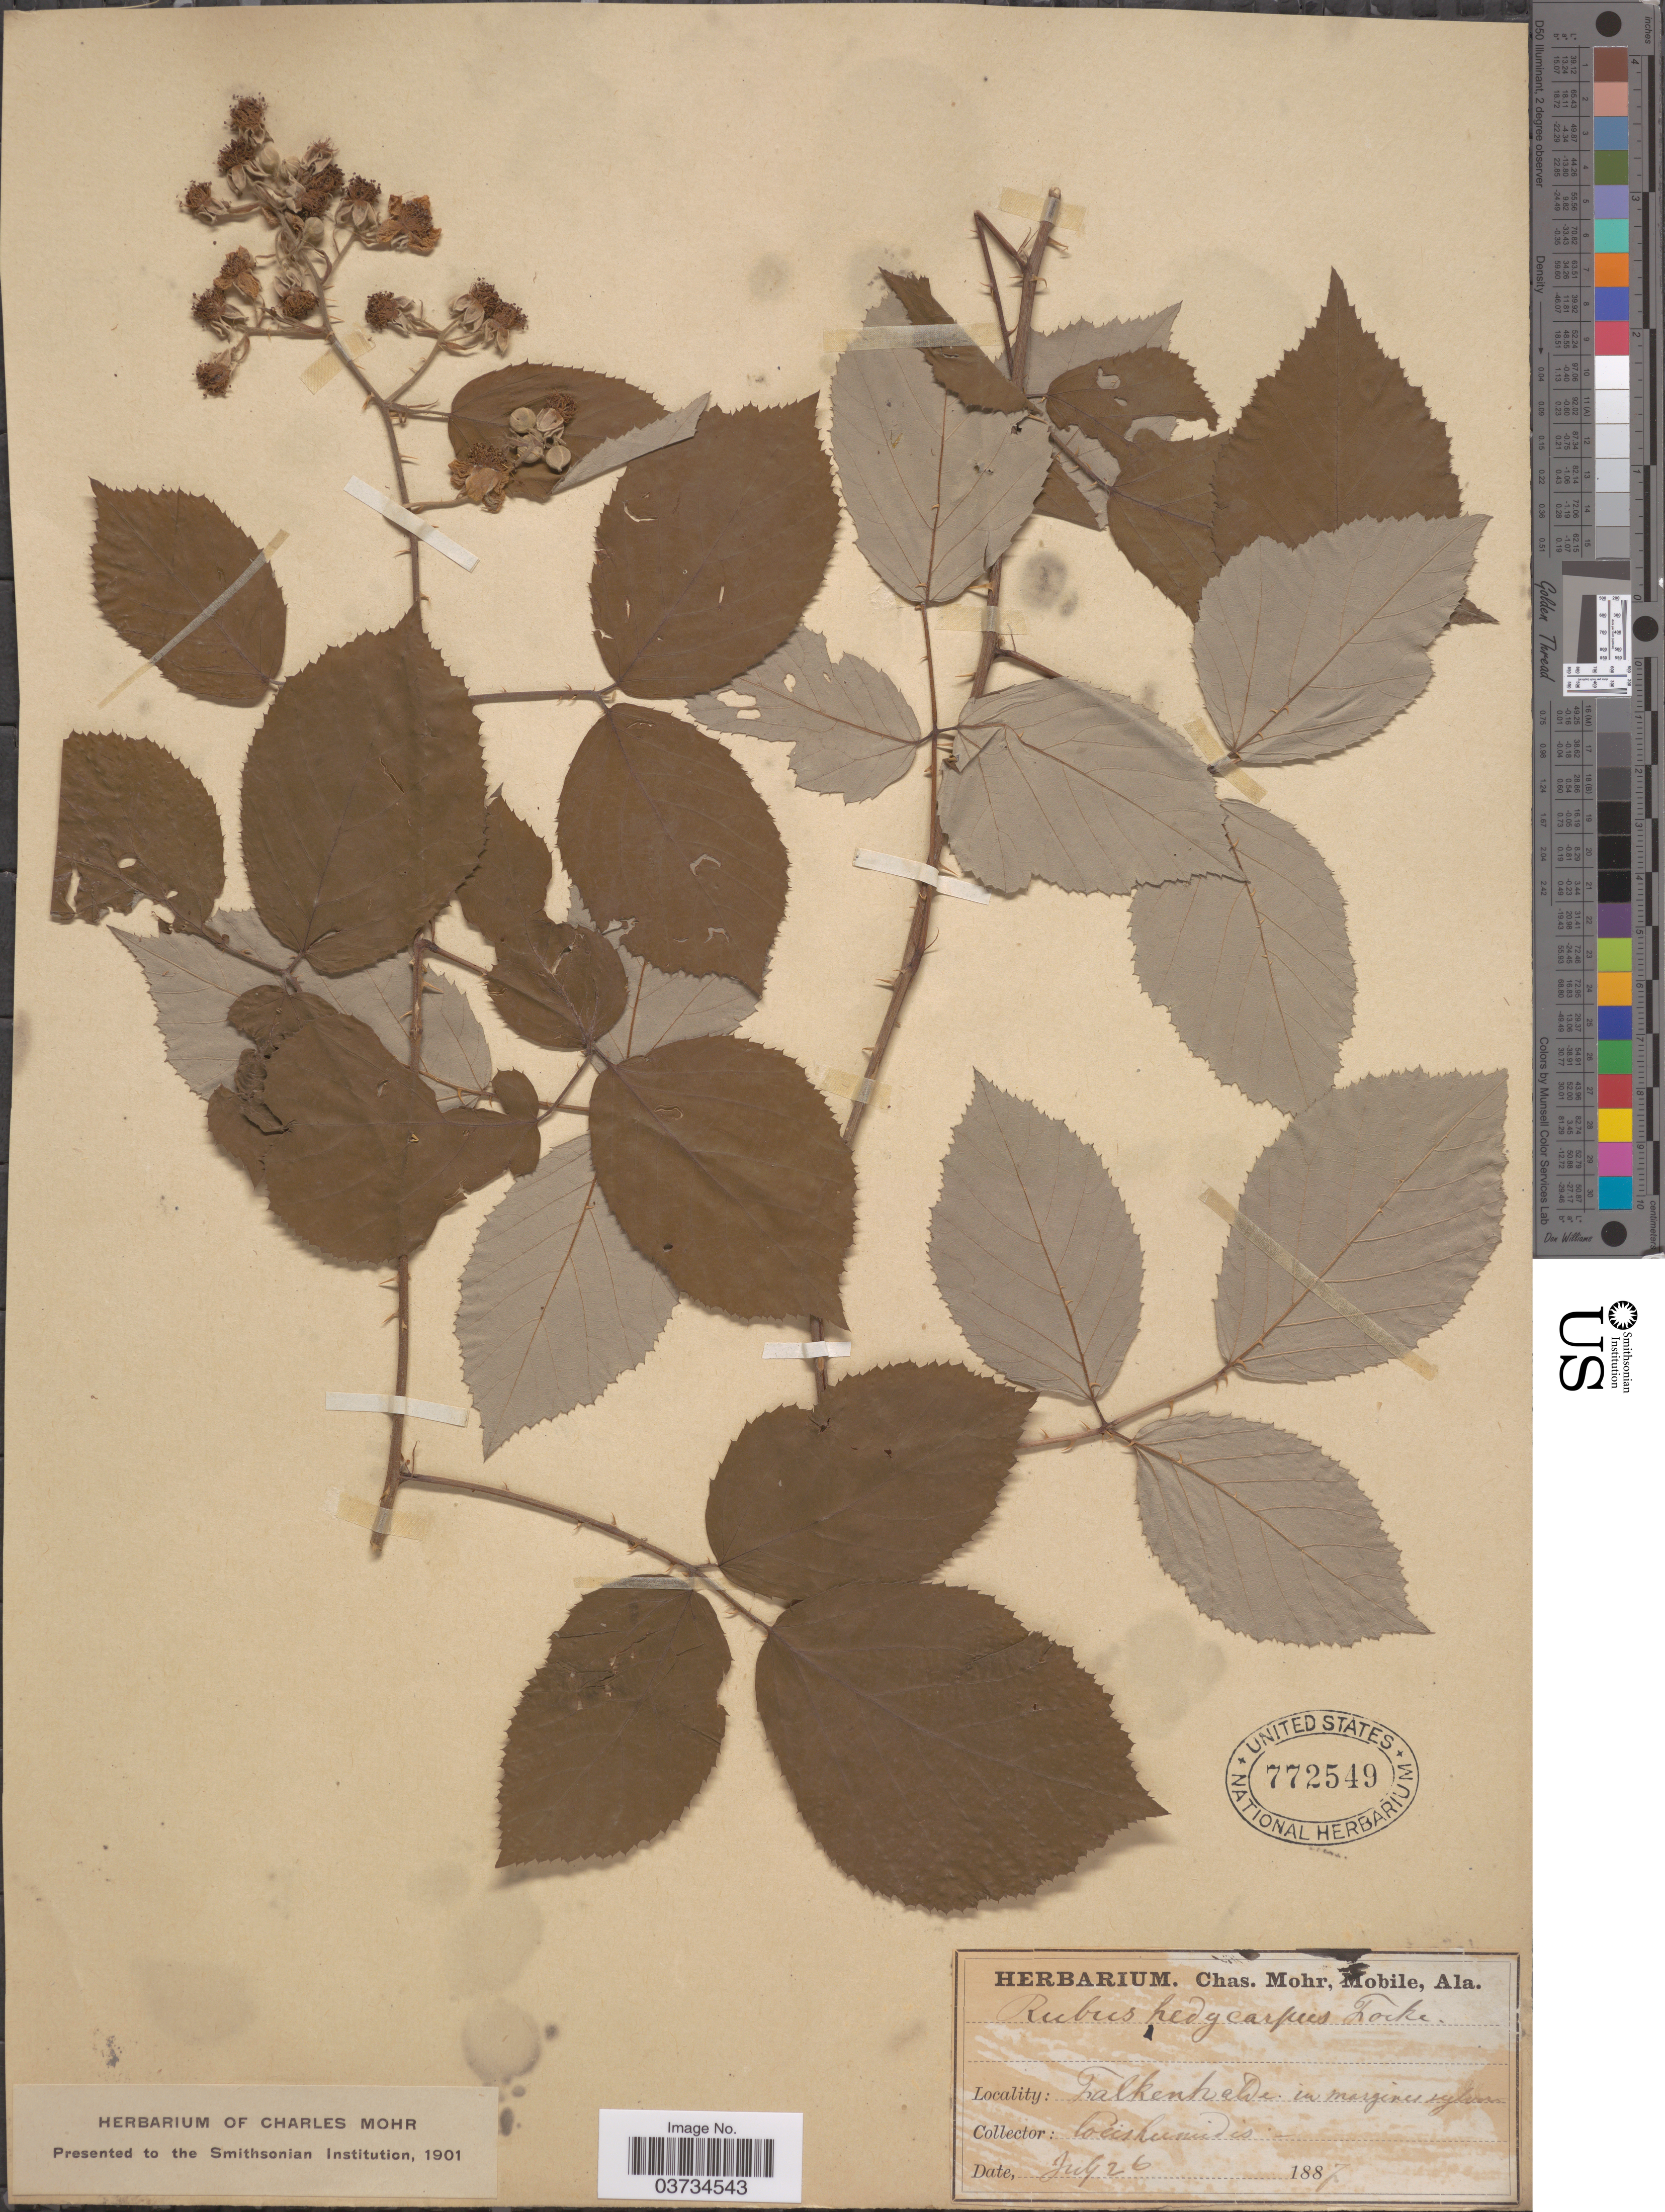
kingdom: Plantae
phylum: Tracheophyta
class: Magnoliopsida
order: Rosales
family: Rosaceae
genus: Rubus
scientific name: Rubus hedycarpus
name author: Focke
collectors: ex herb. Charles Mohr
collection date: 1887-07-26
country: Germany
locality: Falkenhalde.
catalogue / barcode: US 772549